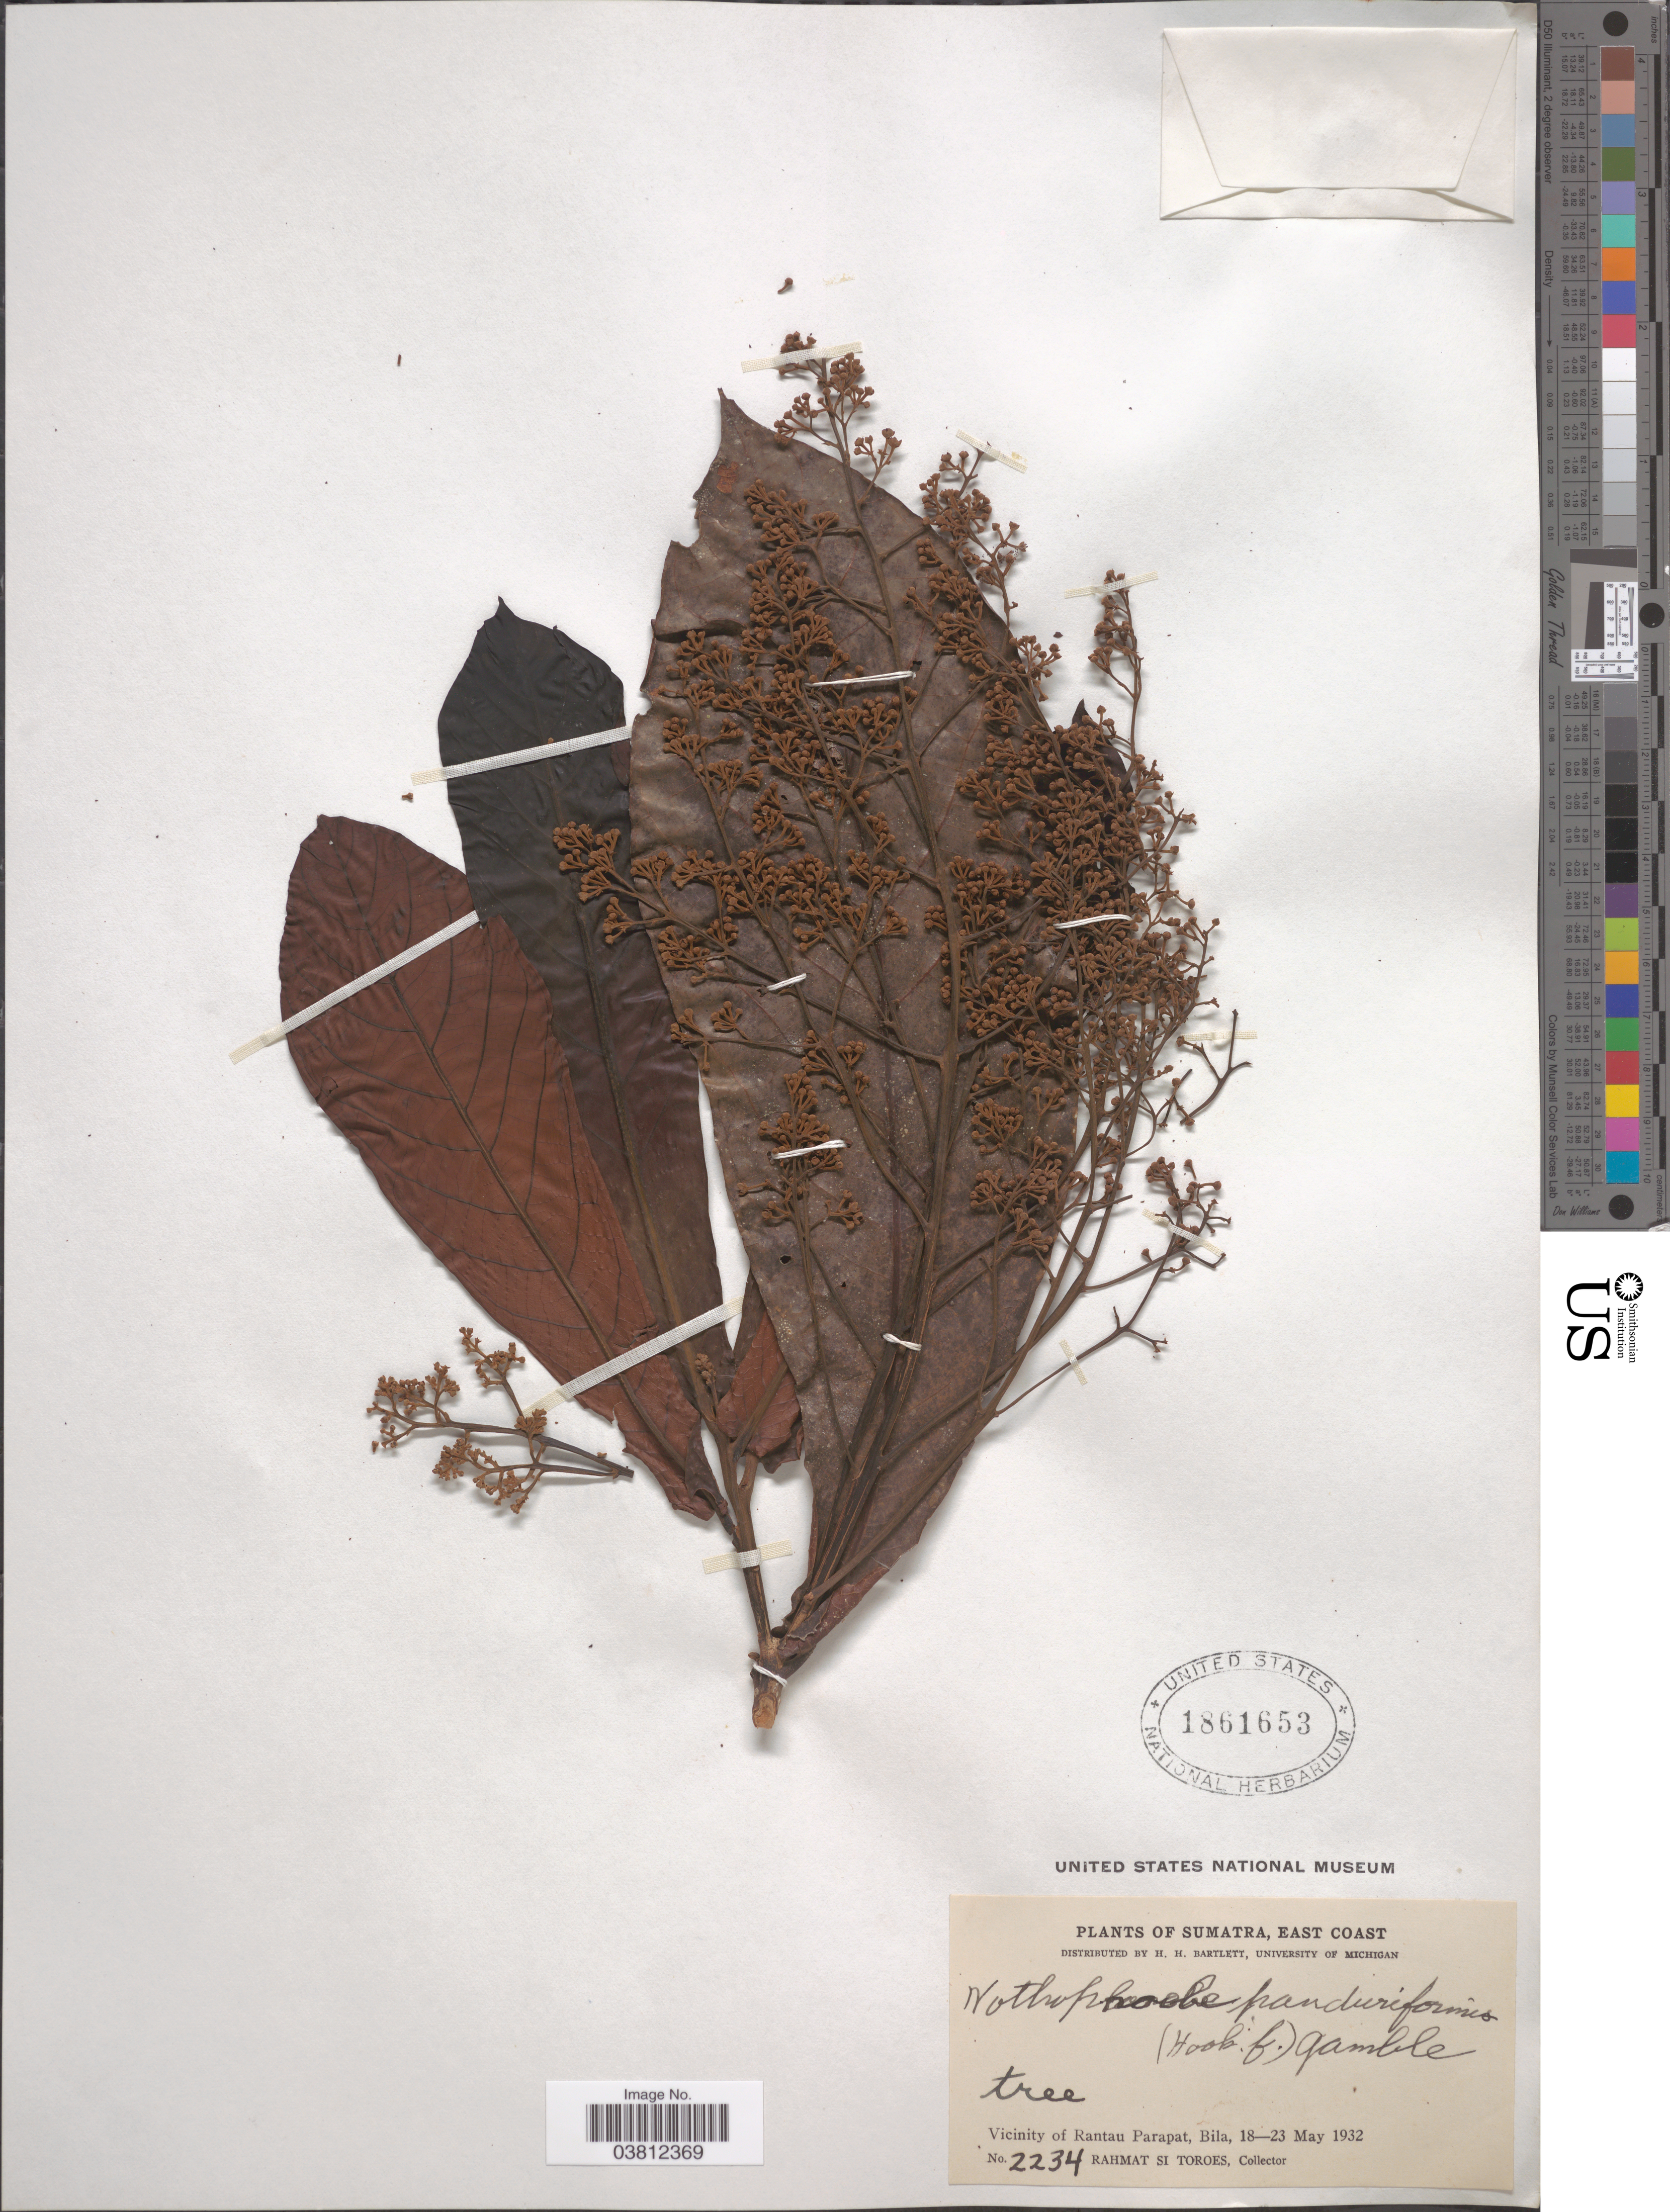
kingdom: Plantae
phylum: Tracheophyta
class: Magnoliopsida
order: Laurales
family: Lauraceae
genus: Nothaphoebe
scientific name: Nothaphoebe panduriformis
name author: Gamble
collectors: Rahmat Si Boeea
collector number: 2234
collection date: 1932-05-18/1932-05-23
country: Indonesia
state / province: Sumatra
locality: East Coast. Vicinity of Rantau Parapat, Bila.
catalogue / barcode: US 1861653